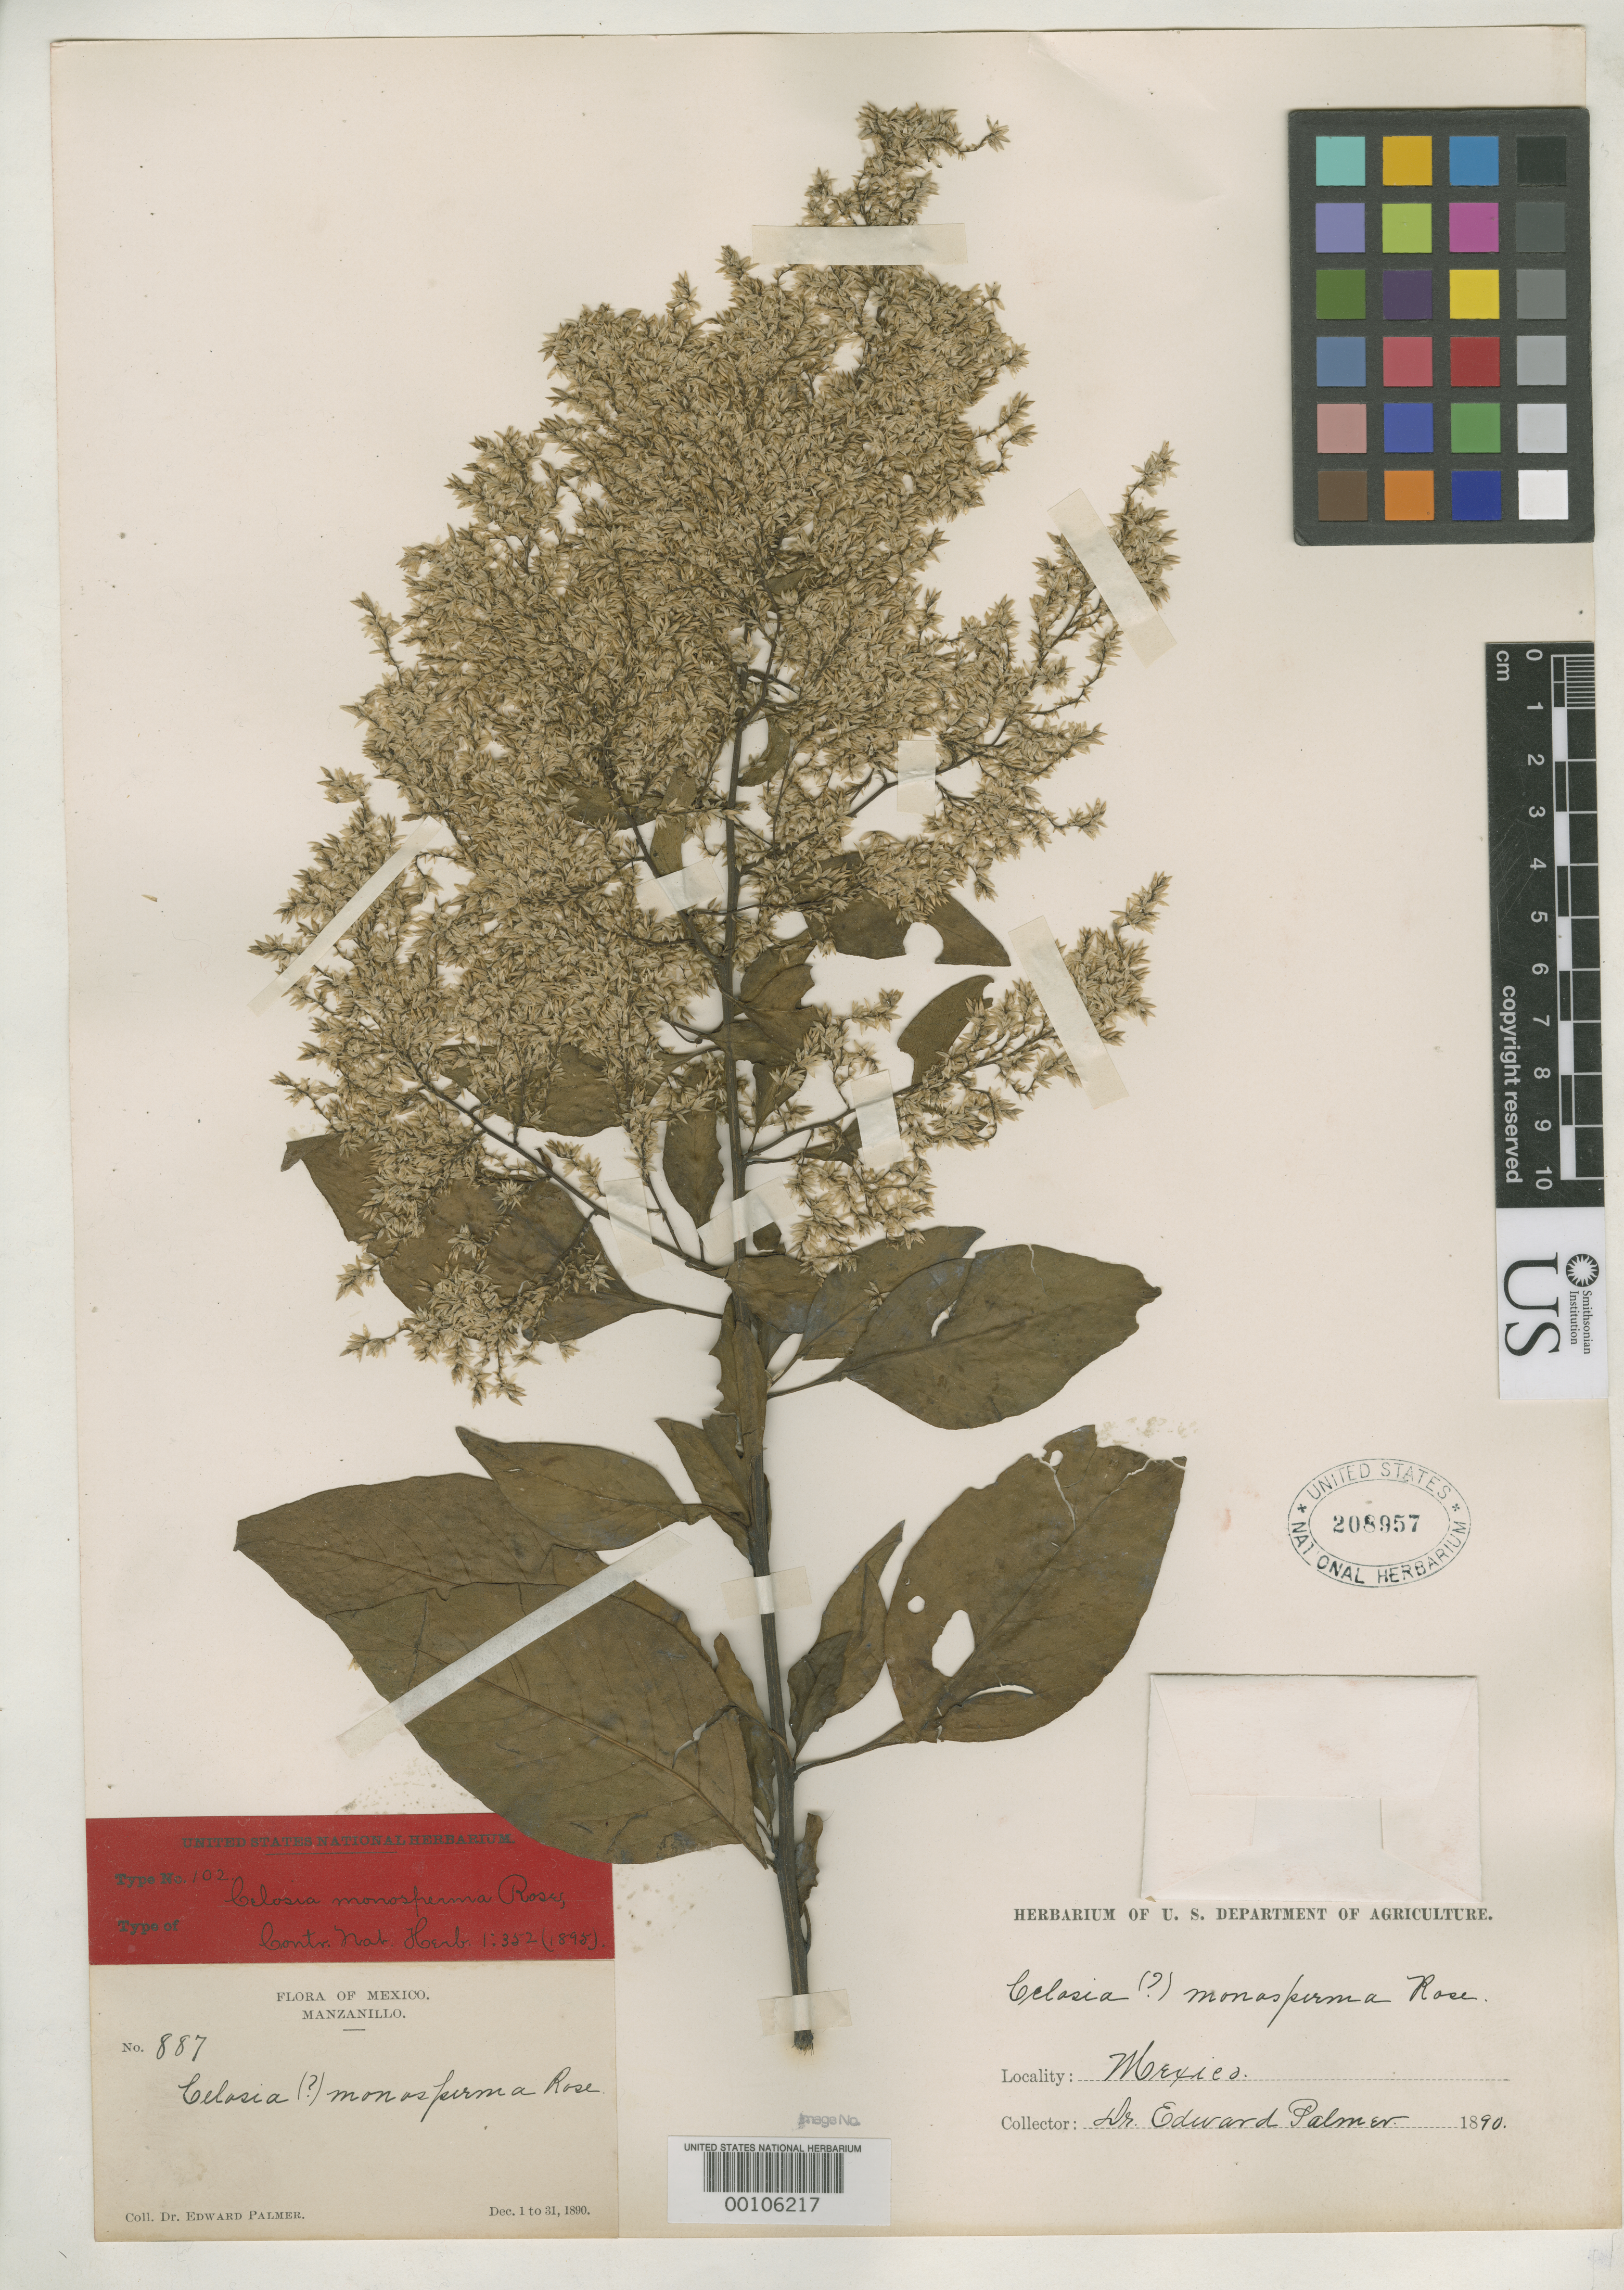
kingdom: Plantae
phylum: Tracheophyta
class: Magnoliopsida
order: Caryophyllales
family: Amaranthaceae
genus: Celosia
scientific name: Celosia monosperma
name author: Rose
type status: Type Collection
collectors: E. Palmer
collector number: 887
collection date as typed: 01 Dec 1890 to 30 Dec 1890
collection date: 1890-12-01/1890-12-30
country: Mexico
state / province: Colima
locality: Manzanillo.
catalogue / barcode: US 208957